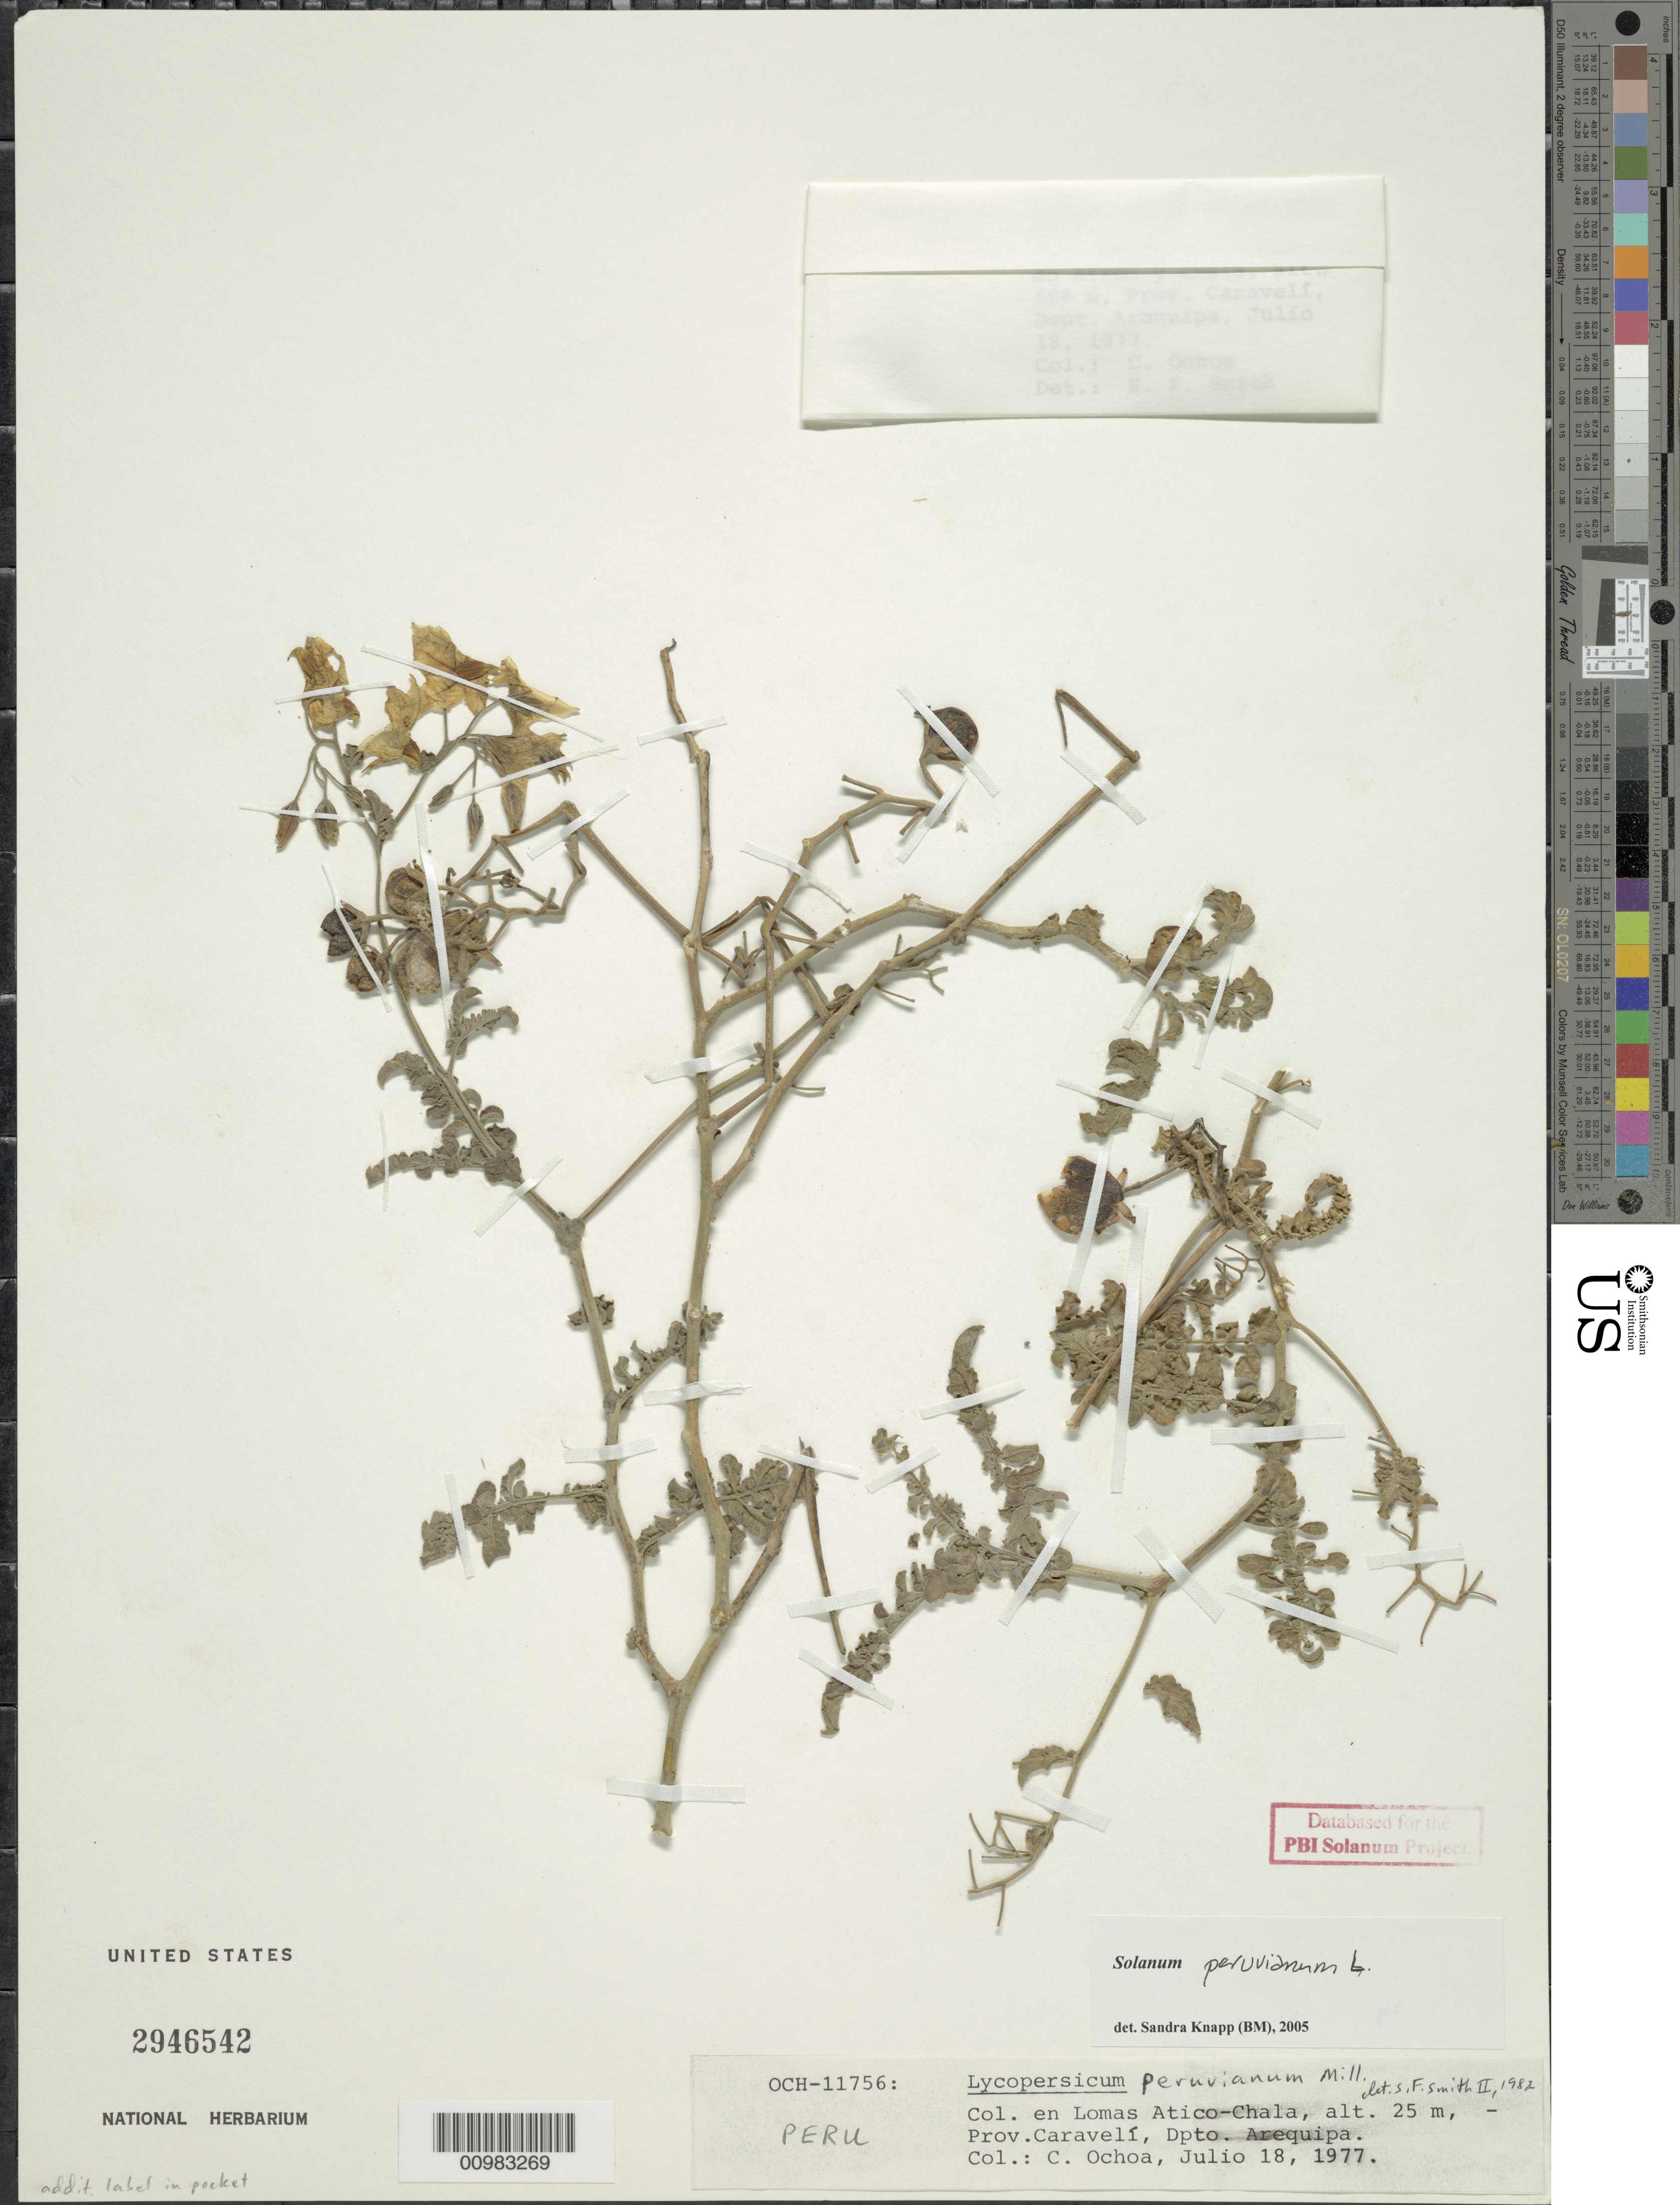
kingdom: Plantae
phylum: Tracheophyta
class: Magnoliopsida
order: Solanales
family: Solanaceae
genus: Solanum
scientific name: Solanum peruvianum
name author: L.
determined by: Knapp, S. D.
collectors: C. M. Ochoa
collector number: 11756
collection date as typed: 18 Jul 1977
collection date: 1977-07-18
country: Peru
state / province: Arequipa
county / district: Caravelí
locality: lomas de Atico-Chala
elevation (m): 25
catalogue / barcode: US 2946542